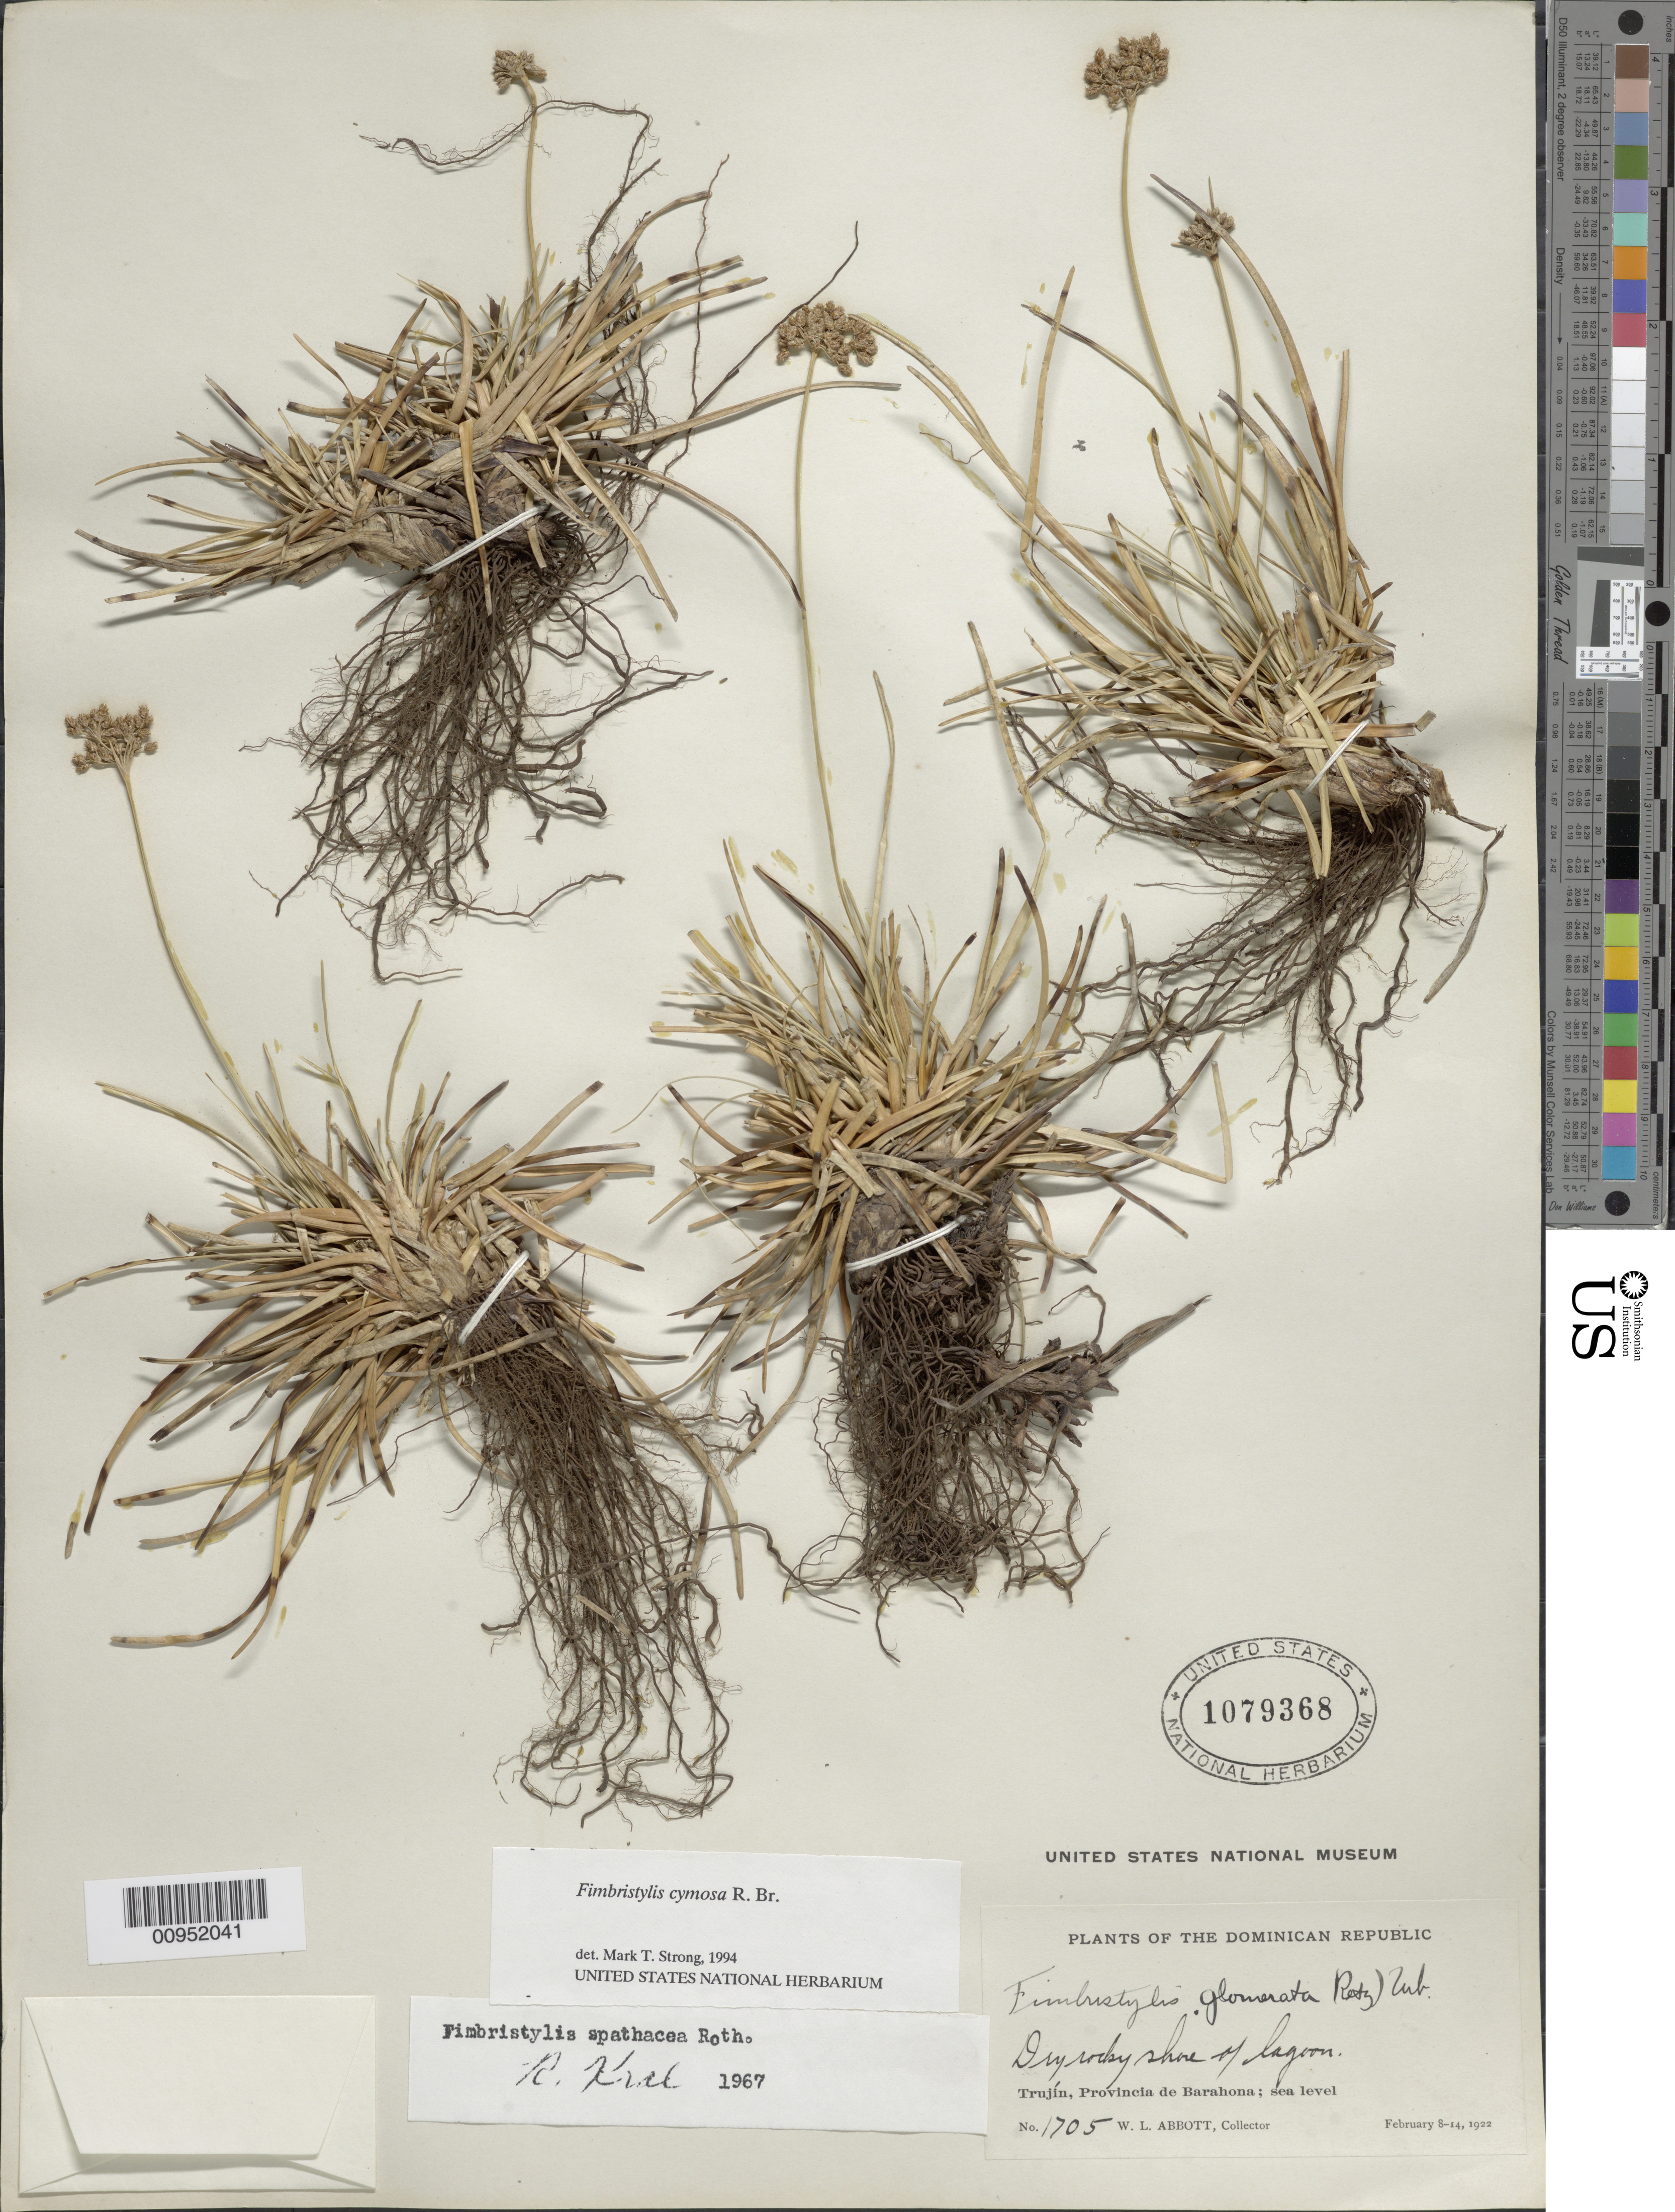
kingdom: Plantae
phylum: Tracheophyta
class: Liliopsida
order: Poales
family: Cyperaceae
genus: Fimbristylis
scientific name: Fimbristylis cymosa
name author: R. Br.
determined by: Strong, M. T., (US), Smithsonian Institution - National Museum of Natural History (UNITED STATES)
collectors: W. L. Abbott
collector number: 1705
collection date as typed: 08 Feb 1922 to 14 Feb 1922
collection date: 1922-02-08/1922-02-14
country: Dominican Republic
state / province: Barahona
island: Hispaniola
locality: Trujín, shore of lagoon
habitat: Dry rocky shore of lagoon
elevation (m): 0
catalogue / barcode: US 1079368